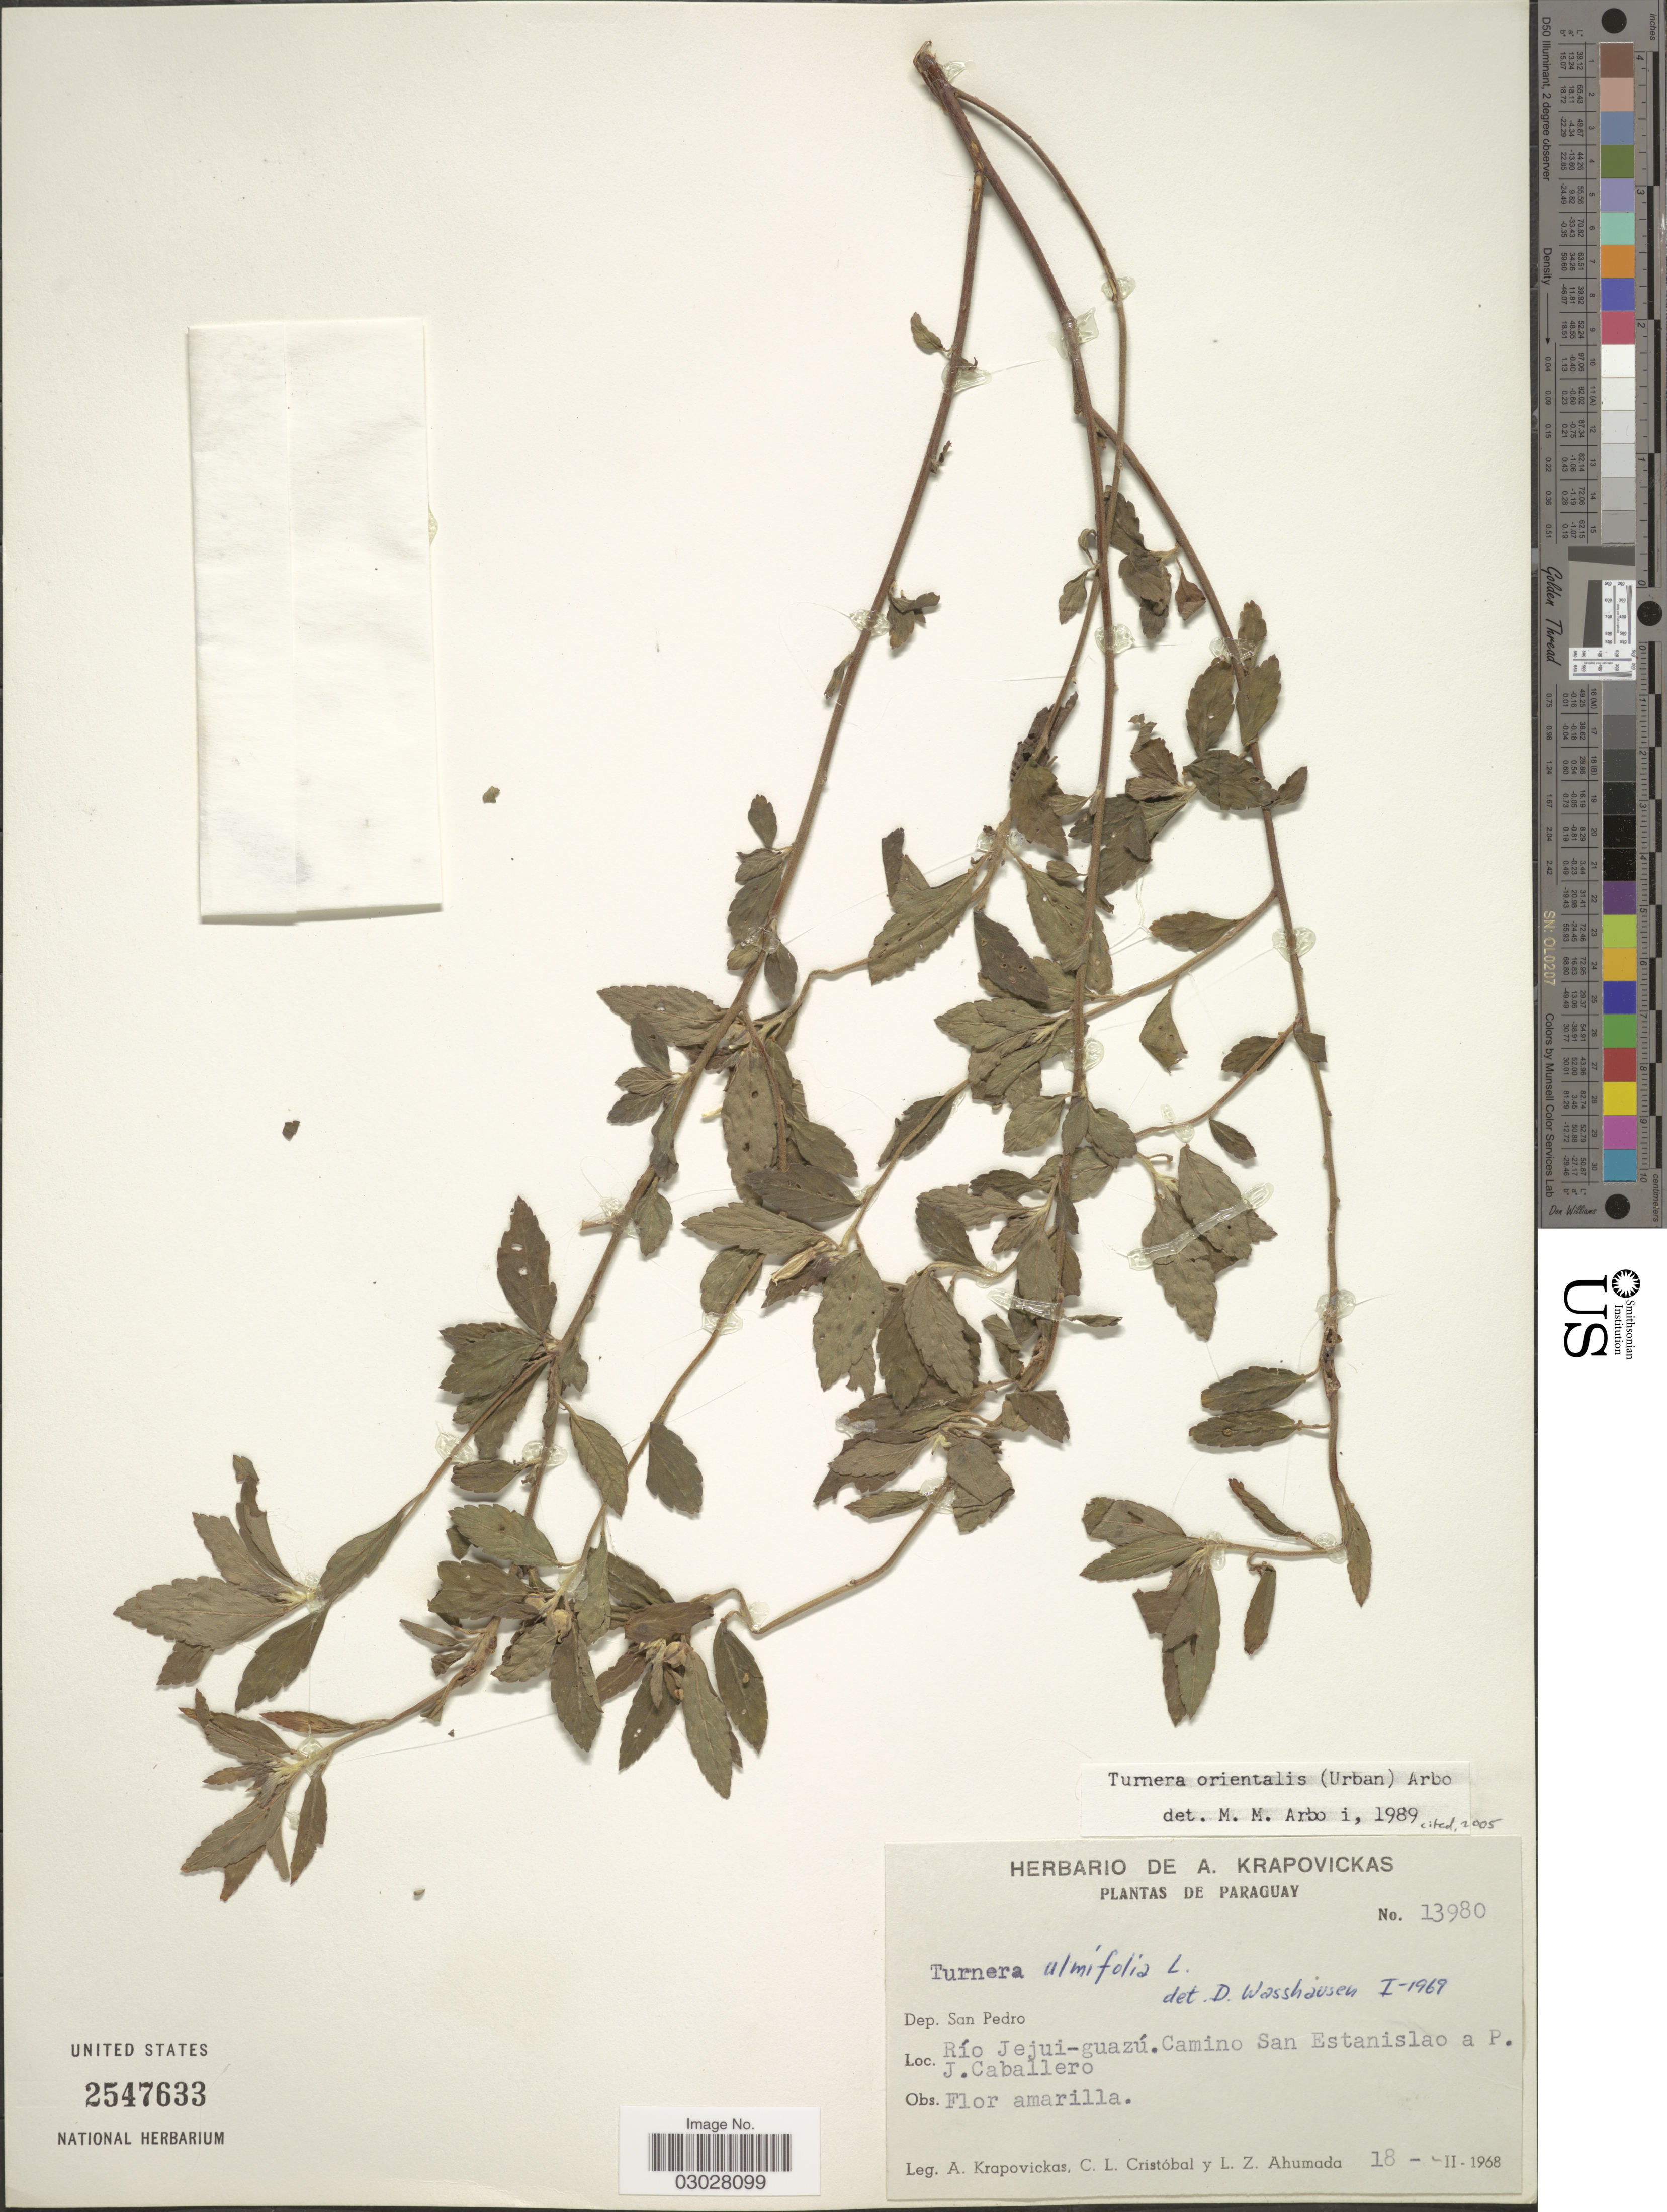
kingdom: Plantae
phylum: Tracheophyta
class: Magnoliopsida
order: Malpighiales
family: Turneraceae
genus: Turnera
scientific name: Turnera orientalis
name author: (Urb.) Arbo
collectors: A. Krapovickas, C. L. Cristóbal & L. Ahumada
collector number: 13980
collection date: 1968-02-18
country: Paraguay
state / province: San Pedro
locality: Dep. San Pedro. Río Jejui-guazú. Camino San Estanislao a P.J. Caballero.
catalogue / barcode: US 2547633